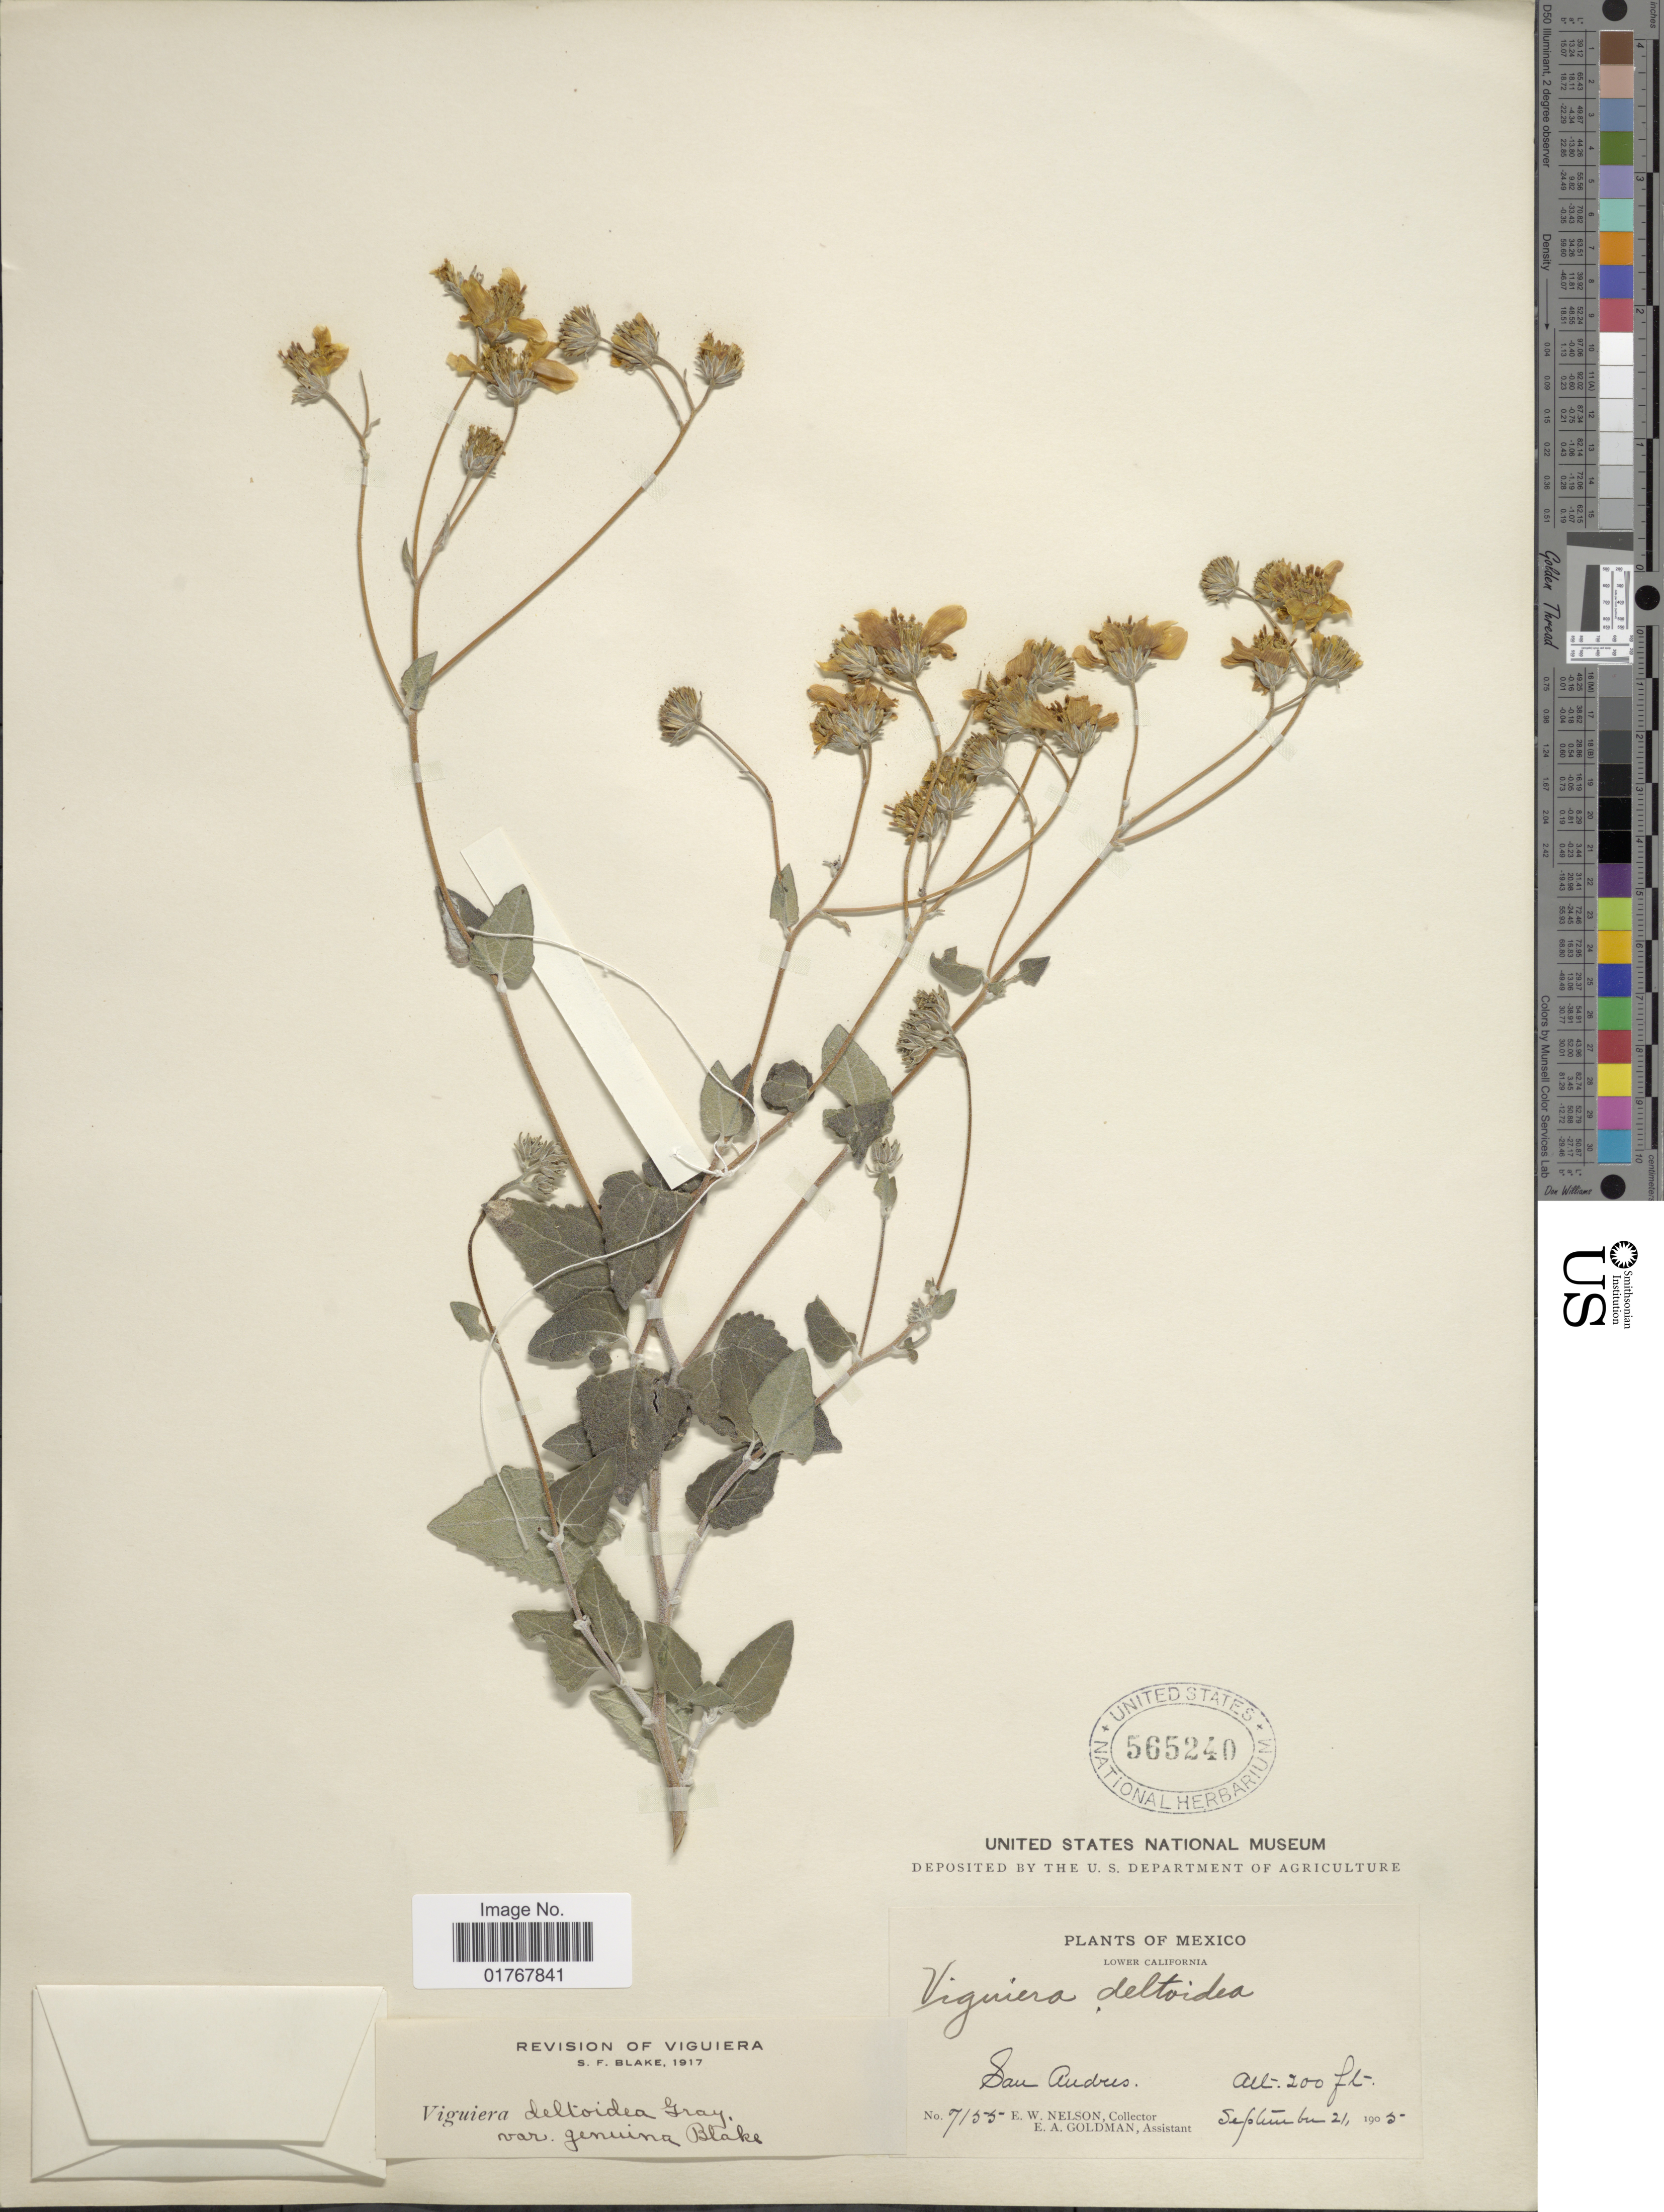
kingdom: Plantae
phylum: Tracheophyta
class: Magnoliopsida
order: Asterales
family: Asteraceae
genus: Viguiera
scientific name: Viguiera deltoidea var. genuina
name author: S.F. Blake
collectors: E. W. Nelson & E. A. Goldman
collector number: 7155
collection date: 1905-09-21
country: Mexico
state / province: Baja California Sur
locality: Lower California, San Andreas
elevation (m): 61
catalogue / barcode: US 565240